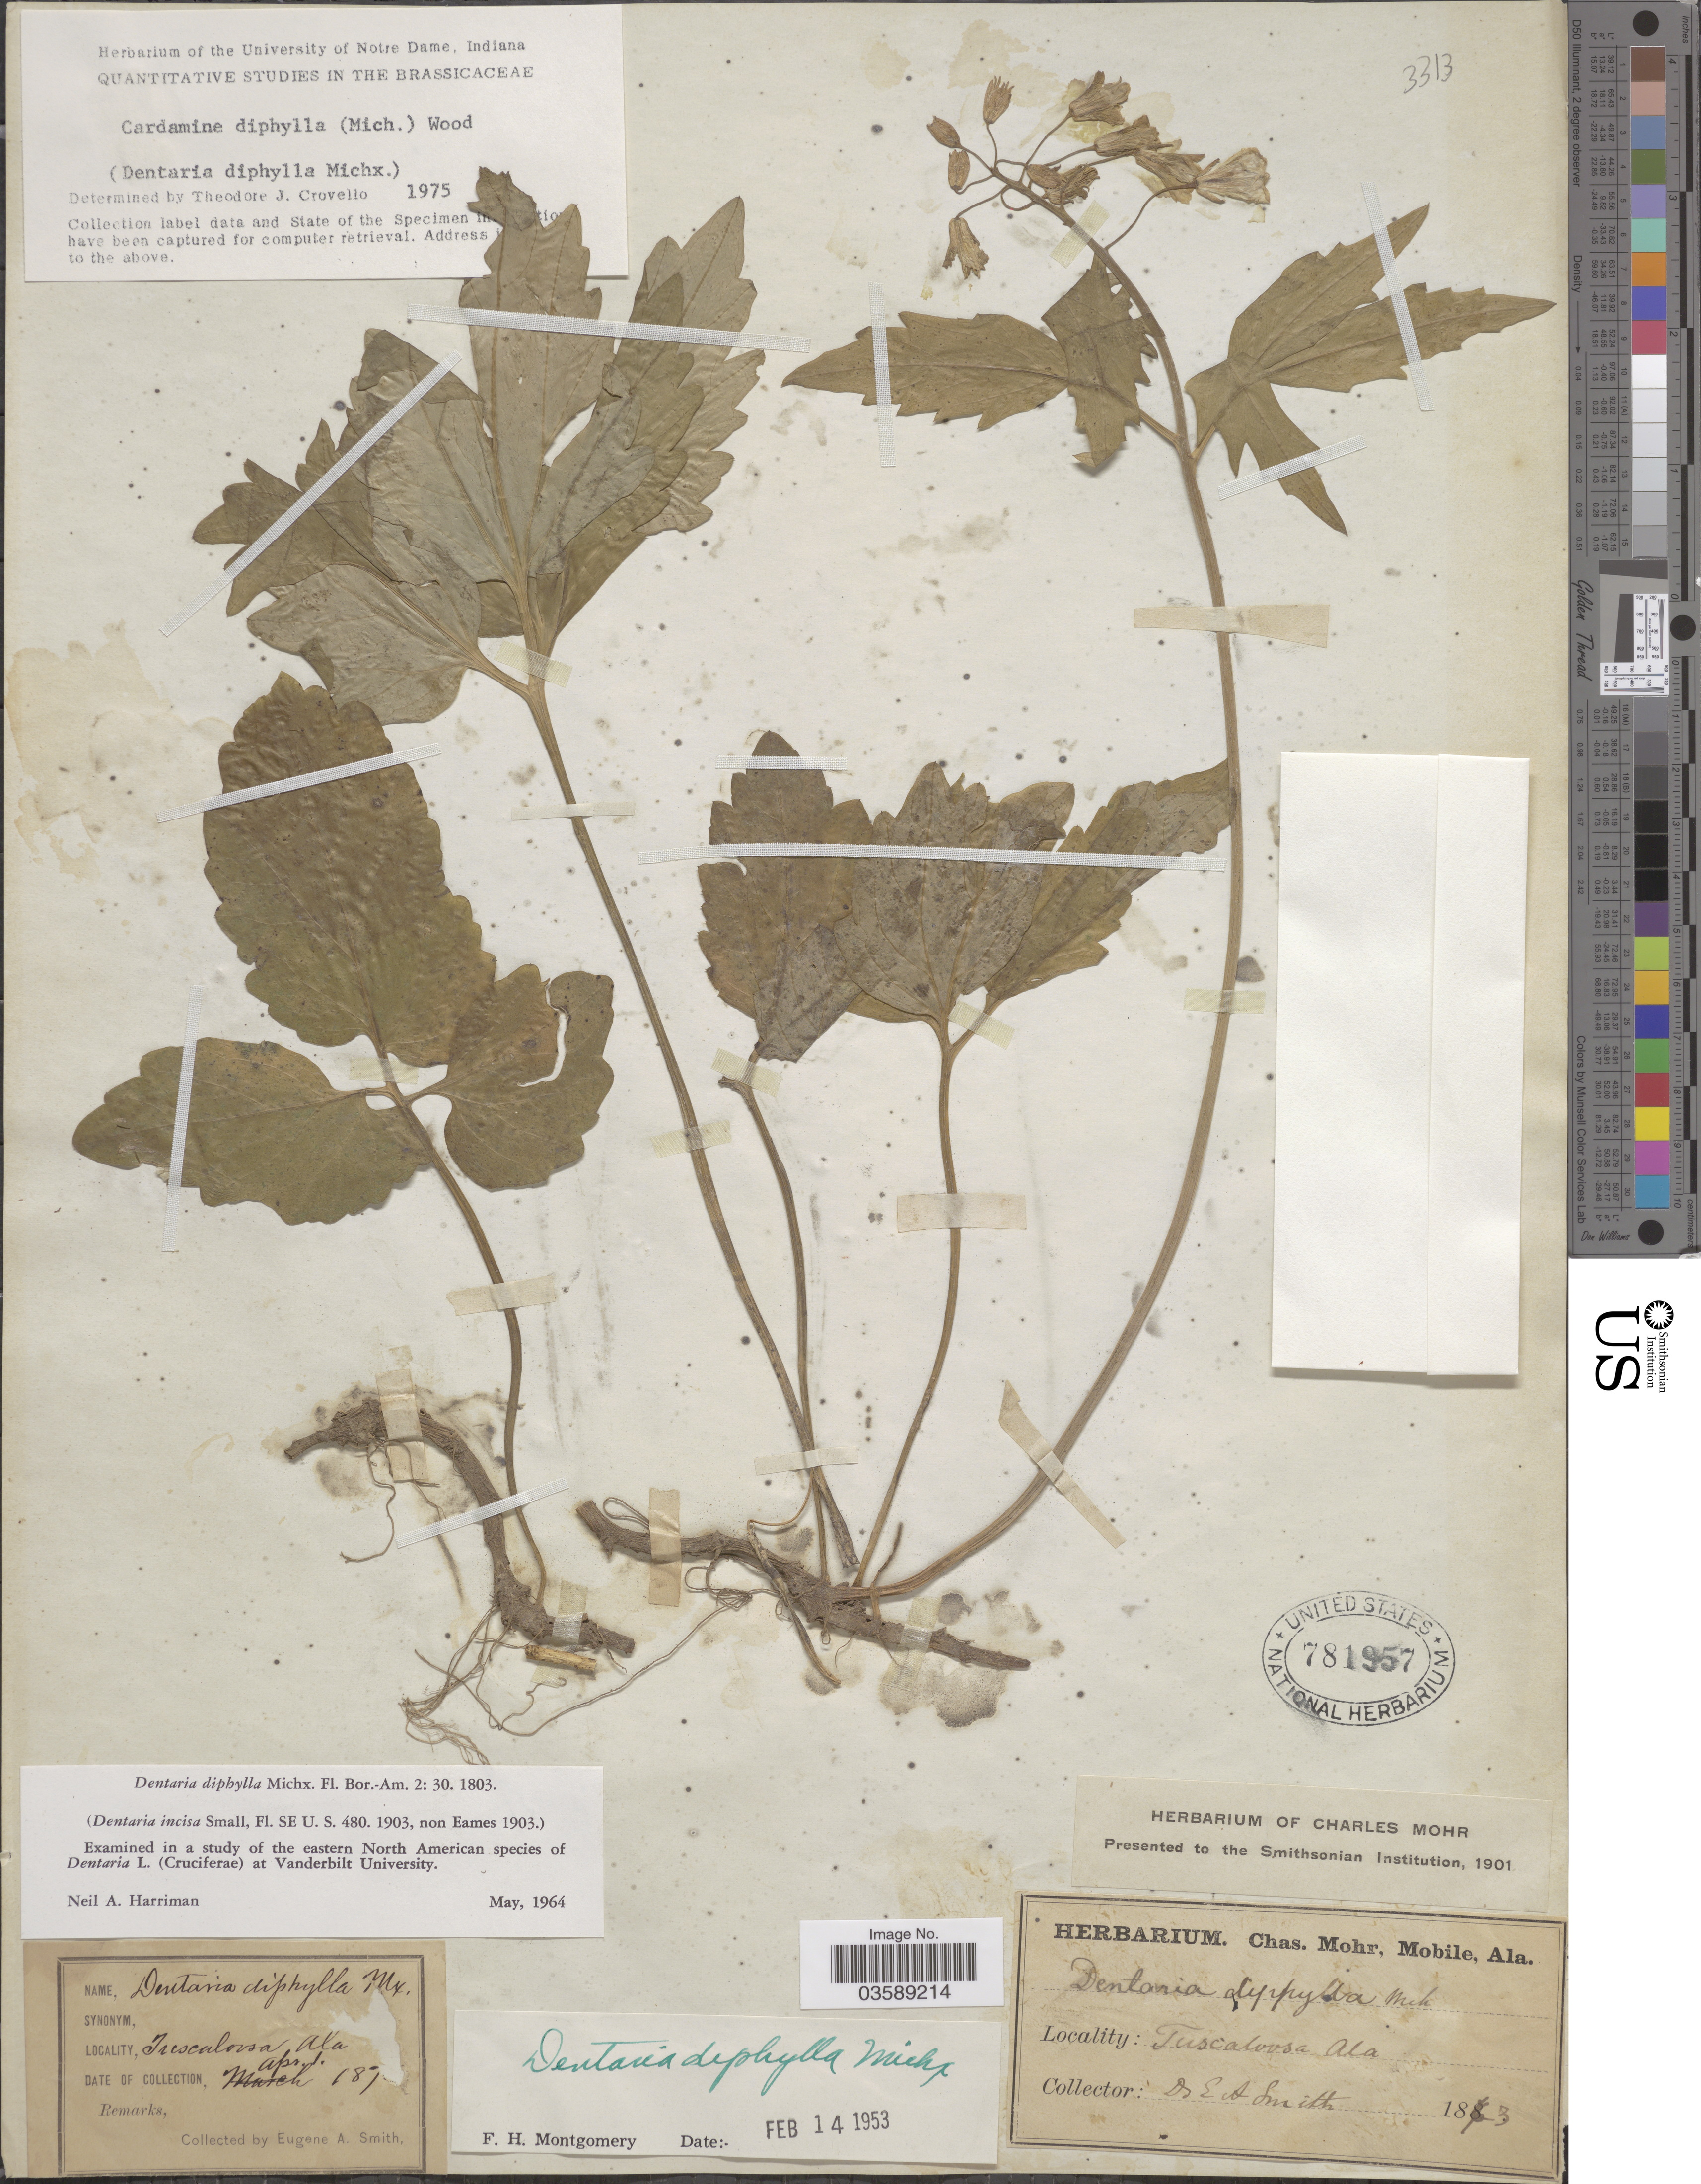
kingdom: Plantae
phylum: Tracheophyta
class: Magnoliopsida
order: Brassicales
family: Brassicaceae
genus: Cardamine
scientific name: Cardamine diphylla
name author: (Michx.) Alph. Wood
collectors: E. A. Smith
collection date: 1873-04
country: United States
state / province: Alabama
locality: Tuscaloosa.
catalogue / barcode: US 781957